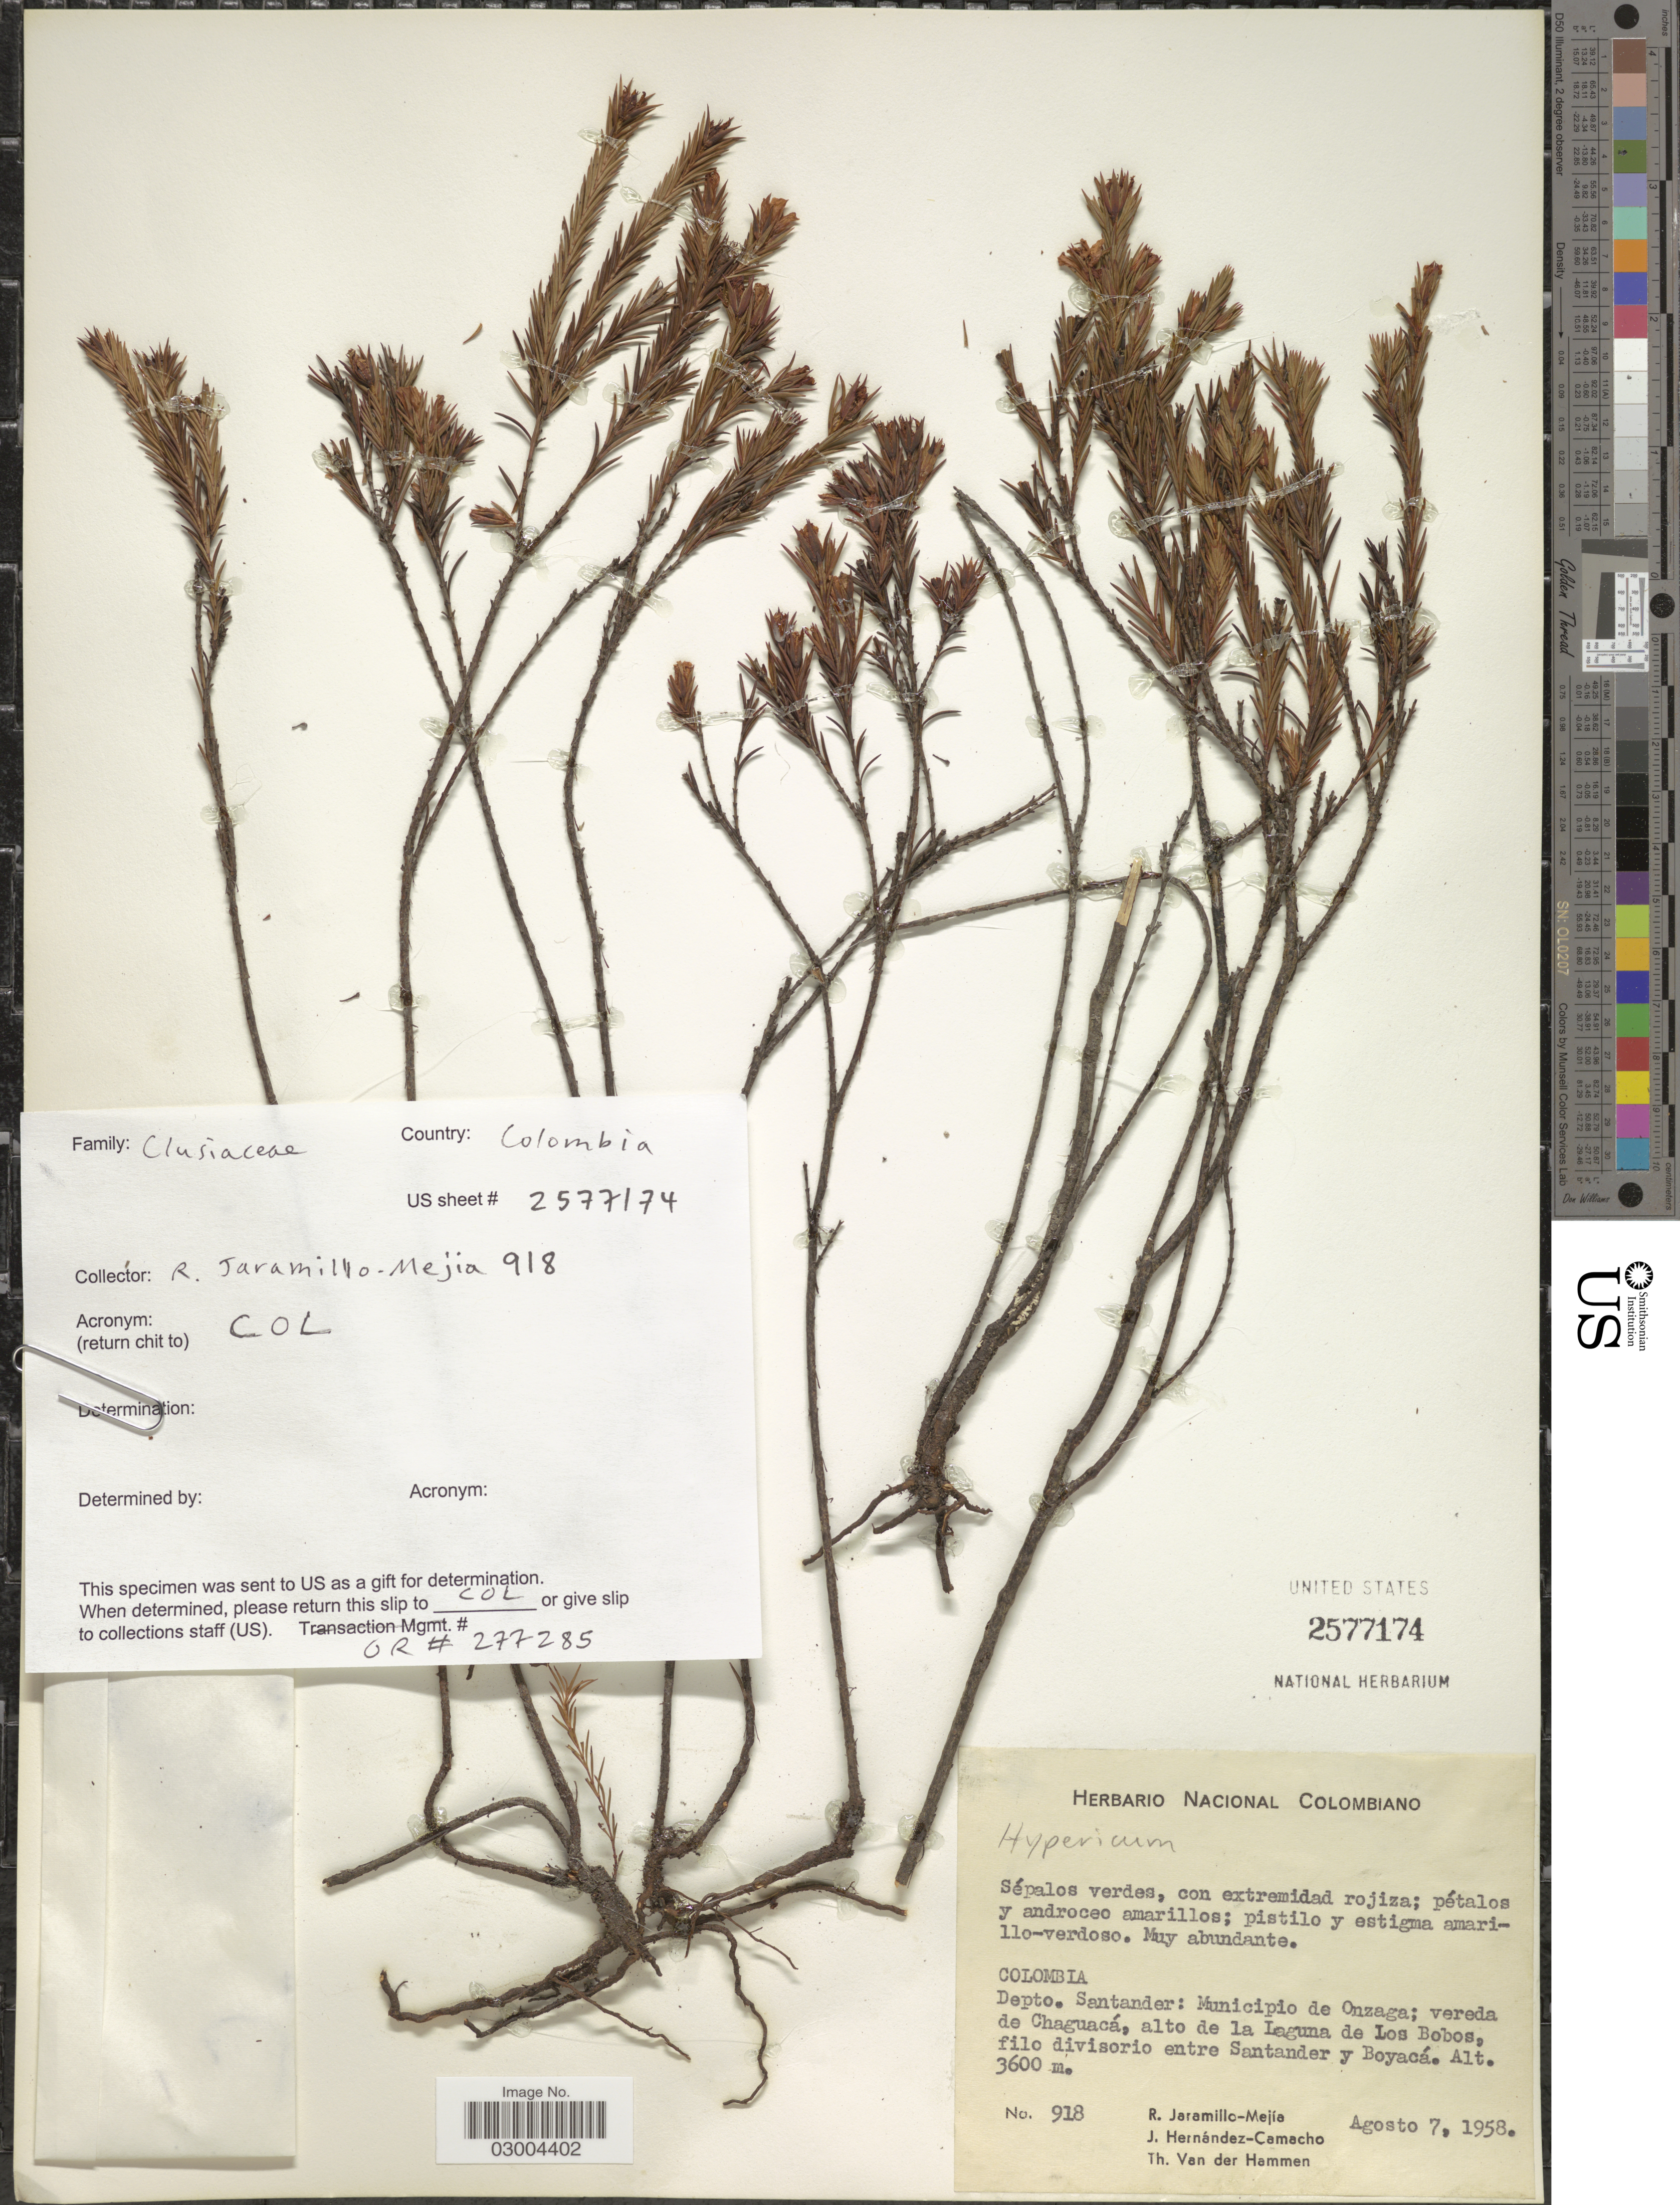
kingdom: Plantae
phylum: Tracheophyta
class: Magnoliopsida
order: Malpighiales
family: Hypericaceae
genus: Hypericum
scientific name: Hypericum sp.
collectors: R. Jaramillo M., J. Hernández-Camacho & T. Van der Hammen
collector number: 918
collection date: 1958-08-07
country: Colombia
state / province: Santander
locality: Depto. Santander: Municipio de Onzaga; vereda de Chaguacá, alto de la Laguna de Los Bobos, filo divisorio entre Santander y Boyacá.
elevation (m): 3600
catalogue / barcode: US 2577174